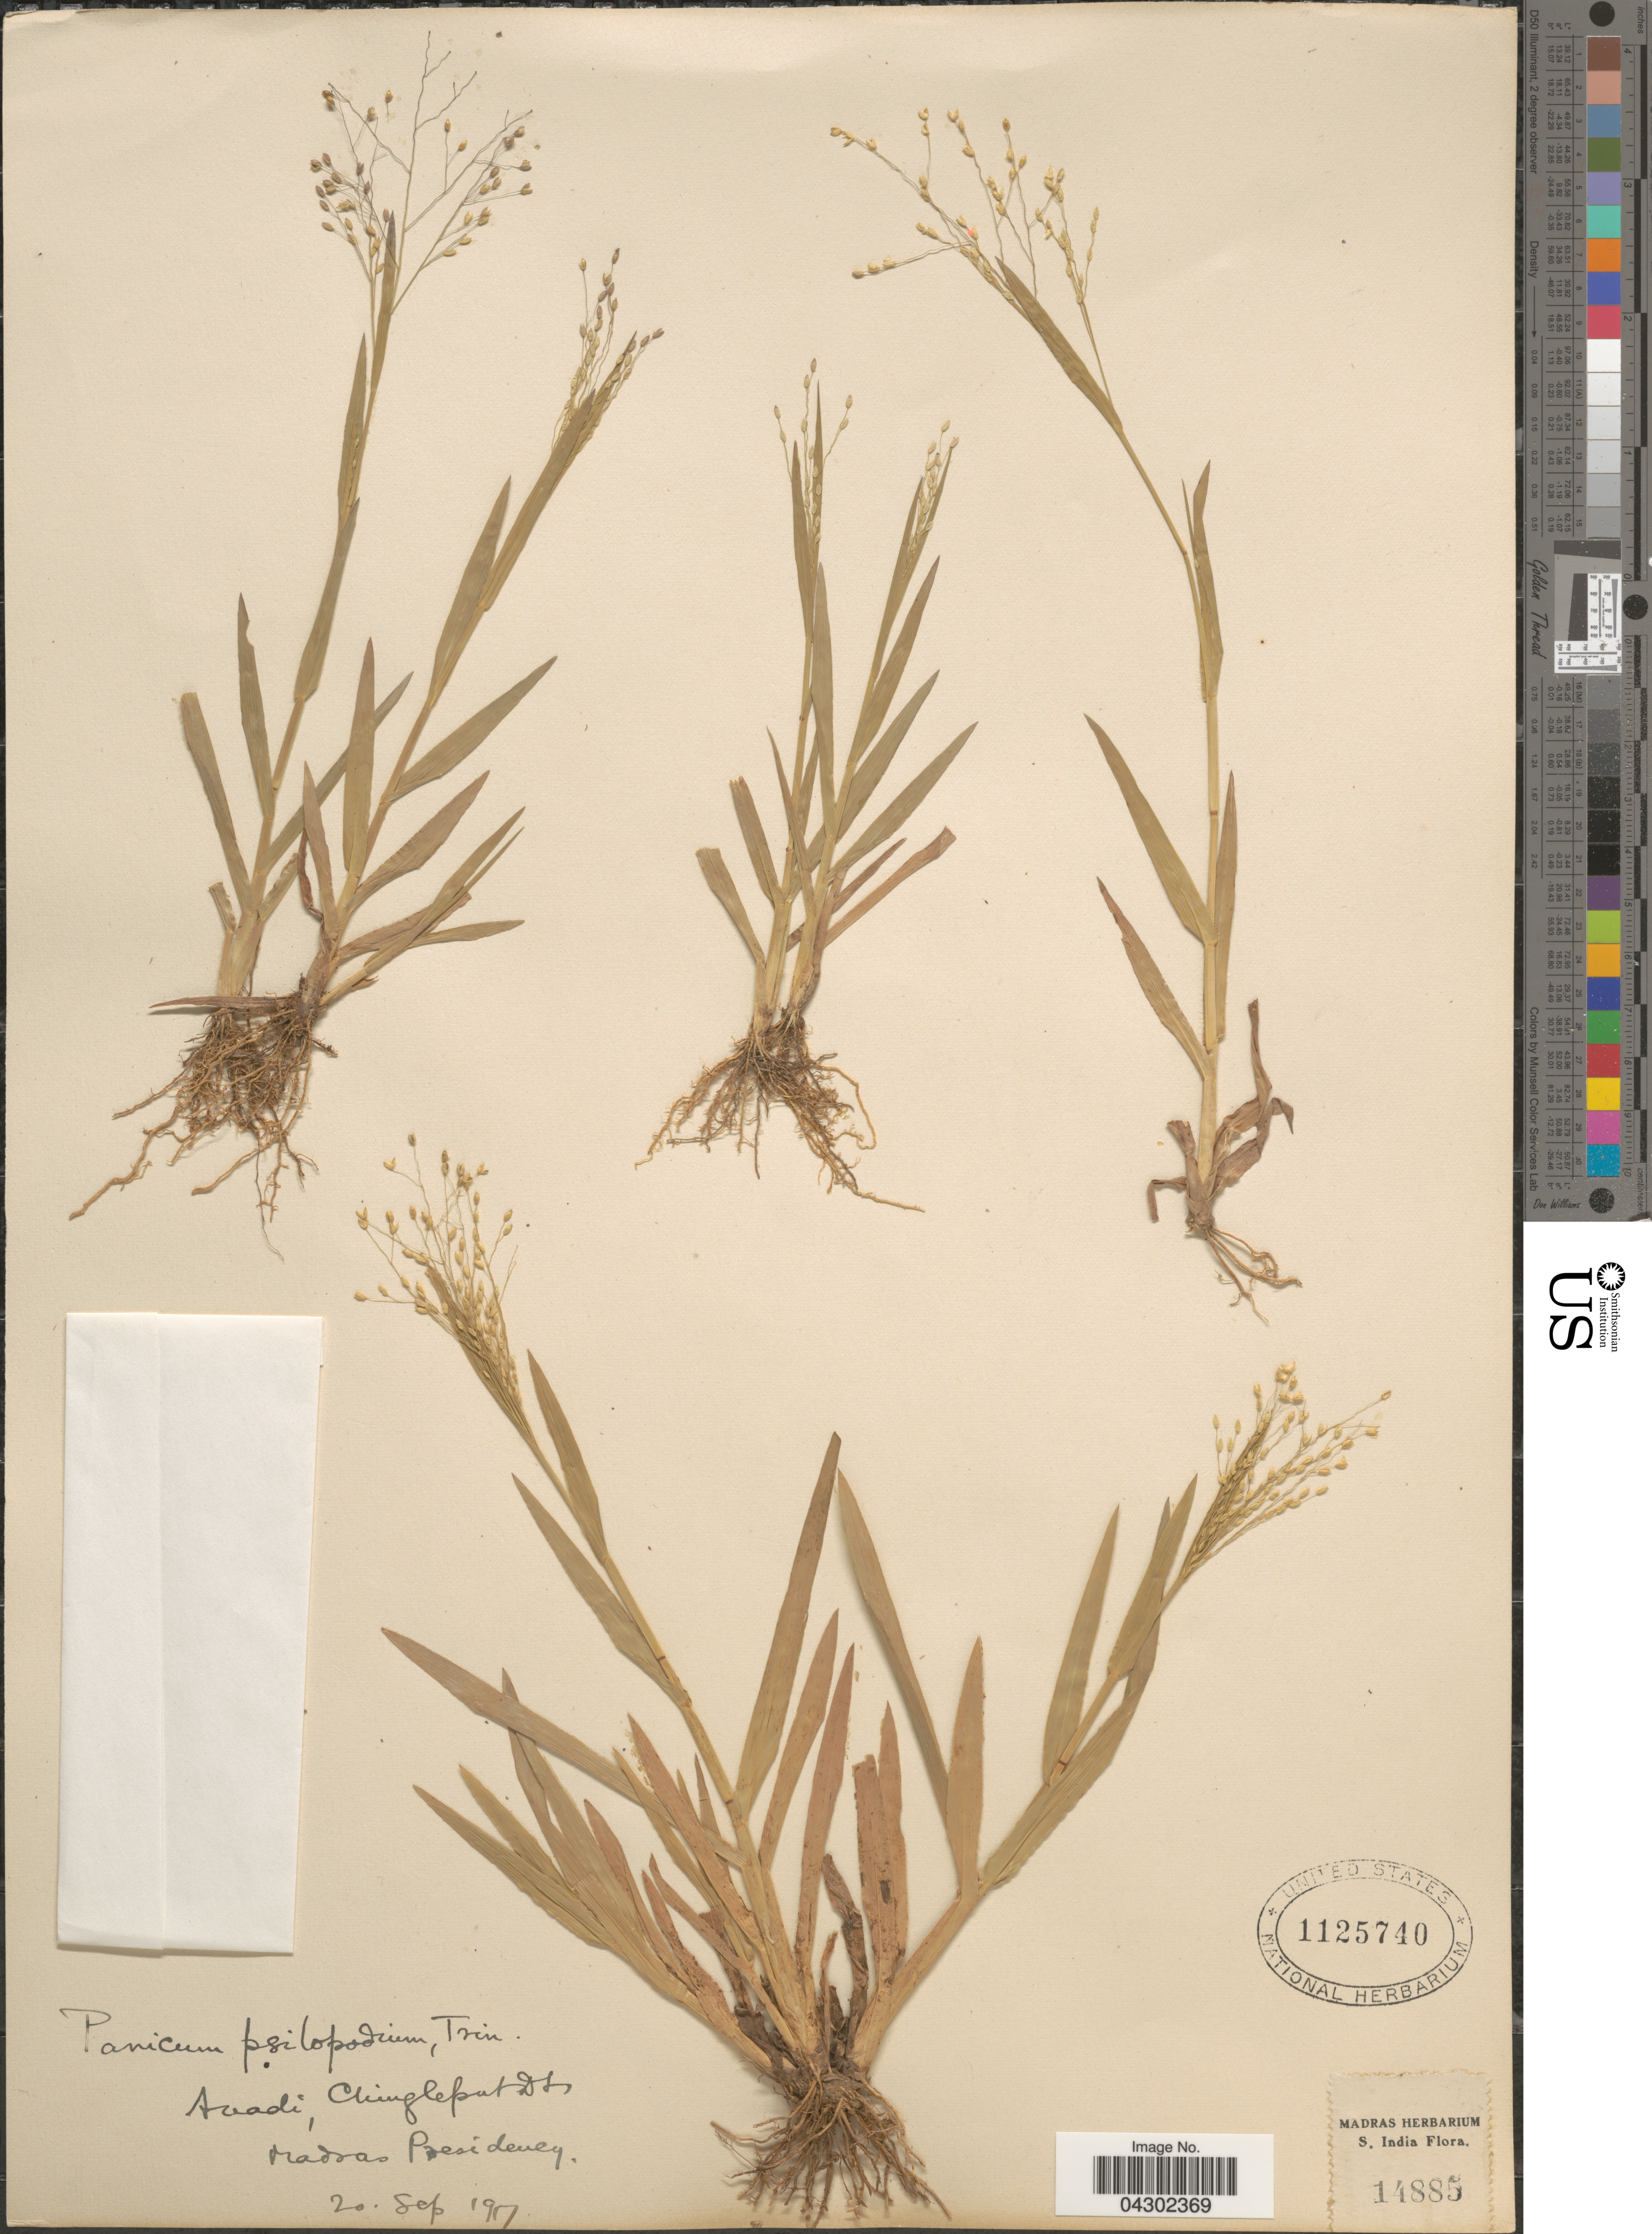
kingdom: Plantae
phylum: Tracheophyta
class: Liliopsida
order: Poales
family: Poaceae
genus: Panicum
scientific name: Panicum sumatrense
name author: P. Roth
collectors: Ex herb. Madras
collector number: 14885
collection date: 1917-09-20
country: India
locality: Avadi, Chingleput Dt. Madras Presidency. S. India.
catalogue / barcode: US 1125740